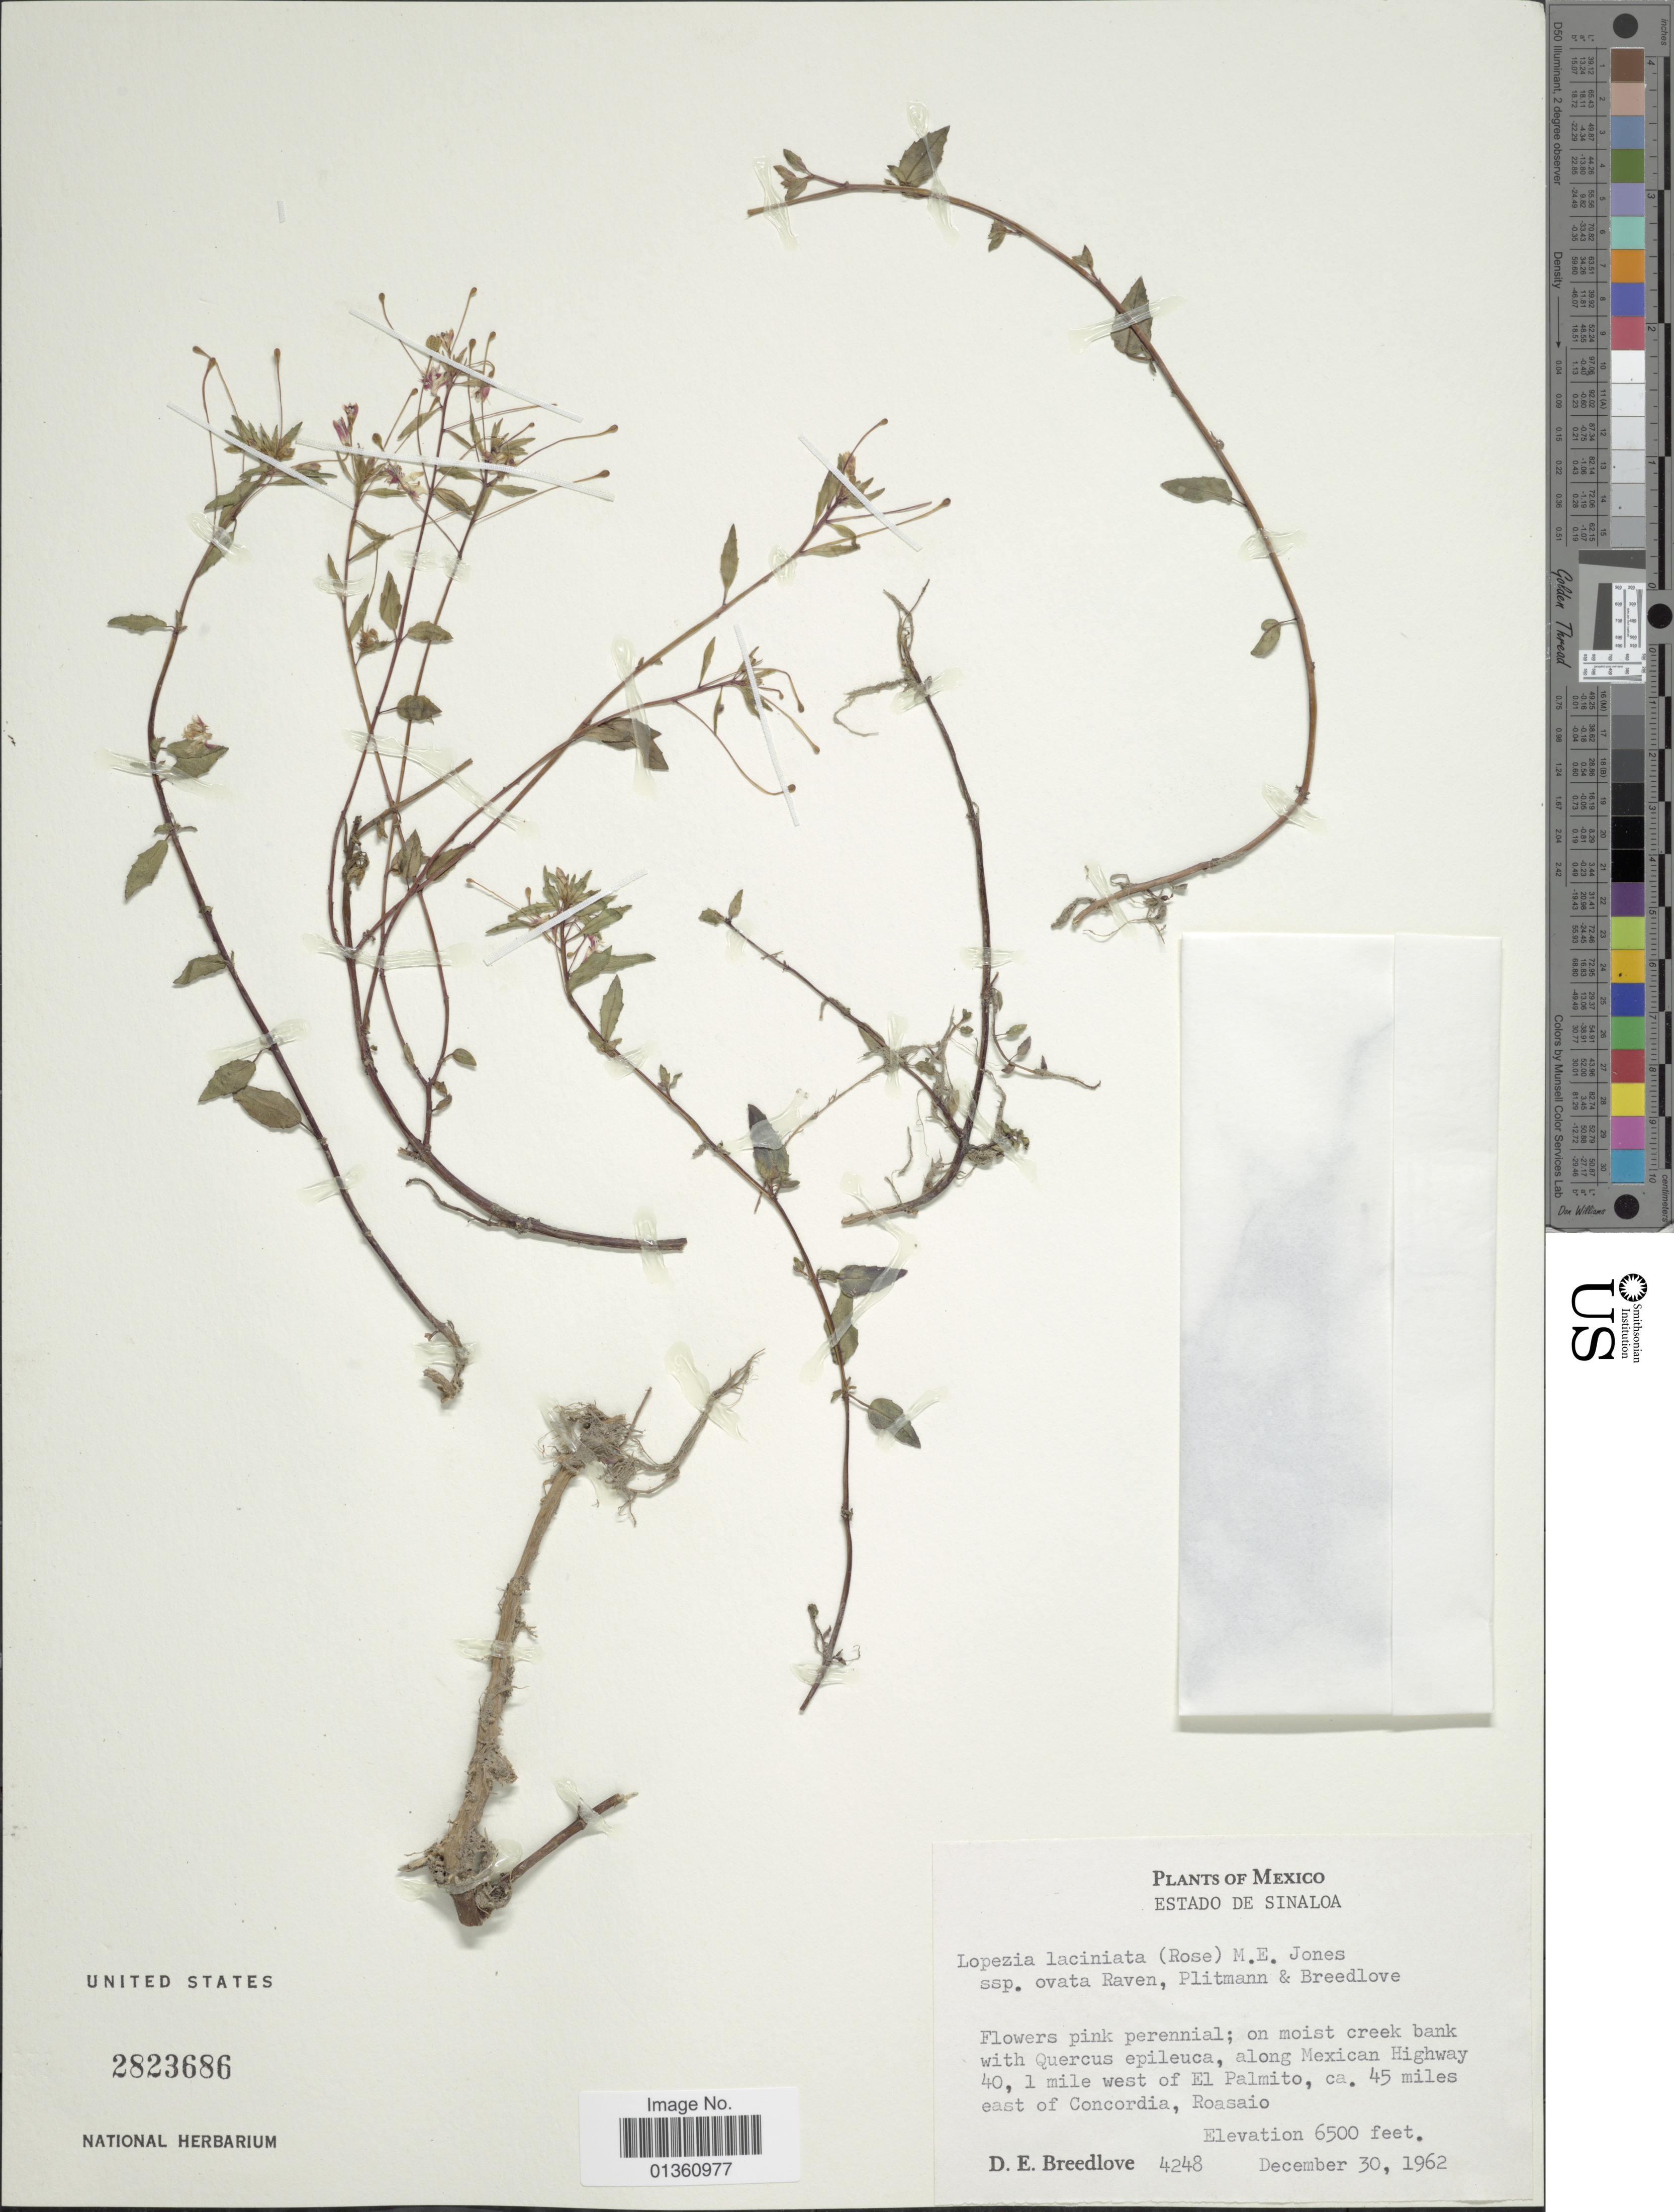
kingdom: Plantae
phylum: Tracheophyta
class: Magnoliopsida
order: Myrtales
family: Onagraceae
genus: Lopezia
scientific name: Lopezia laciniata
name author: (Rose) M.E. Jones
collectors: D. E. Breedlove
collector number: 4248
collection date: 1962-12-30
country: Mexico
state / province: Sinaloa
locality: Along Mexican Highway 40, 1 mile west of El Palmito, ca. 45 miles east of Concordia, Roasaio.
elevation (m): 1981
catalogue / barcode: US 2823686